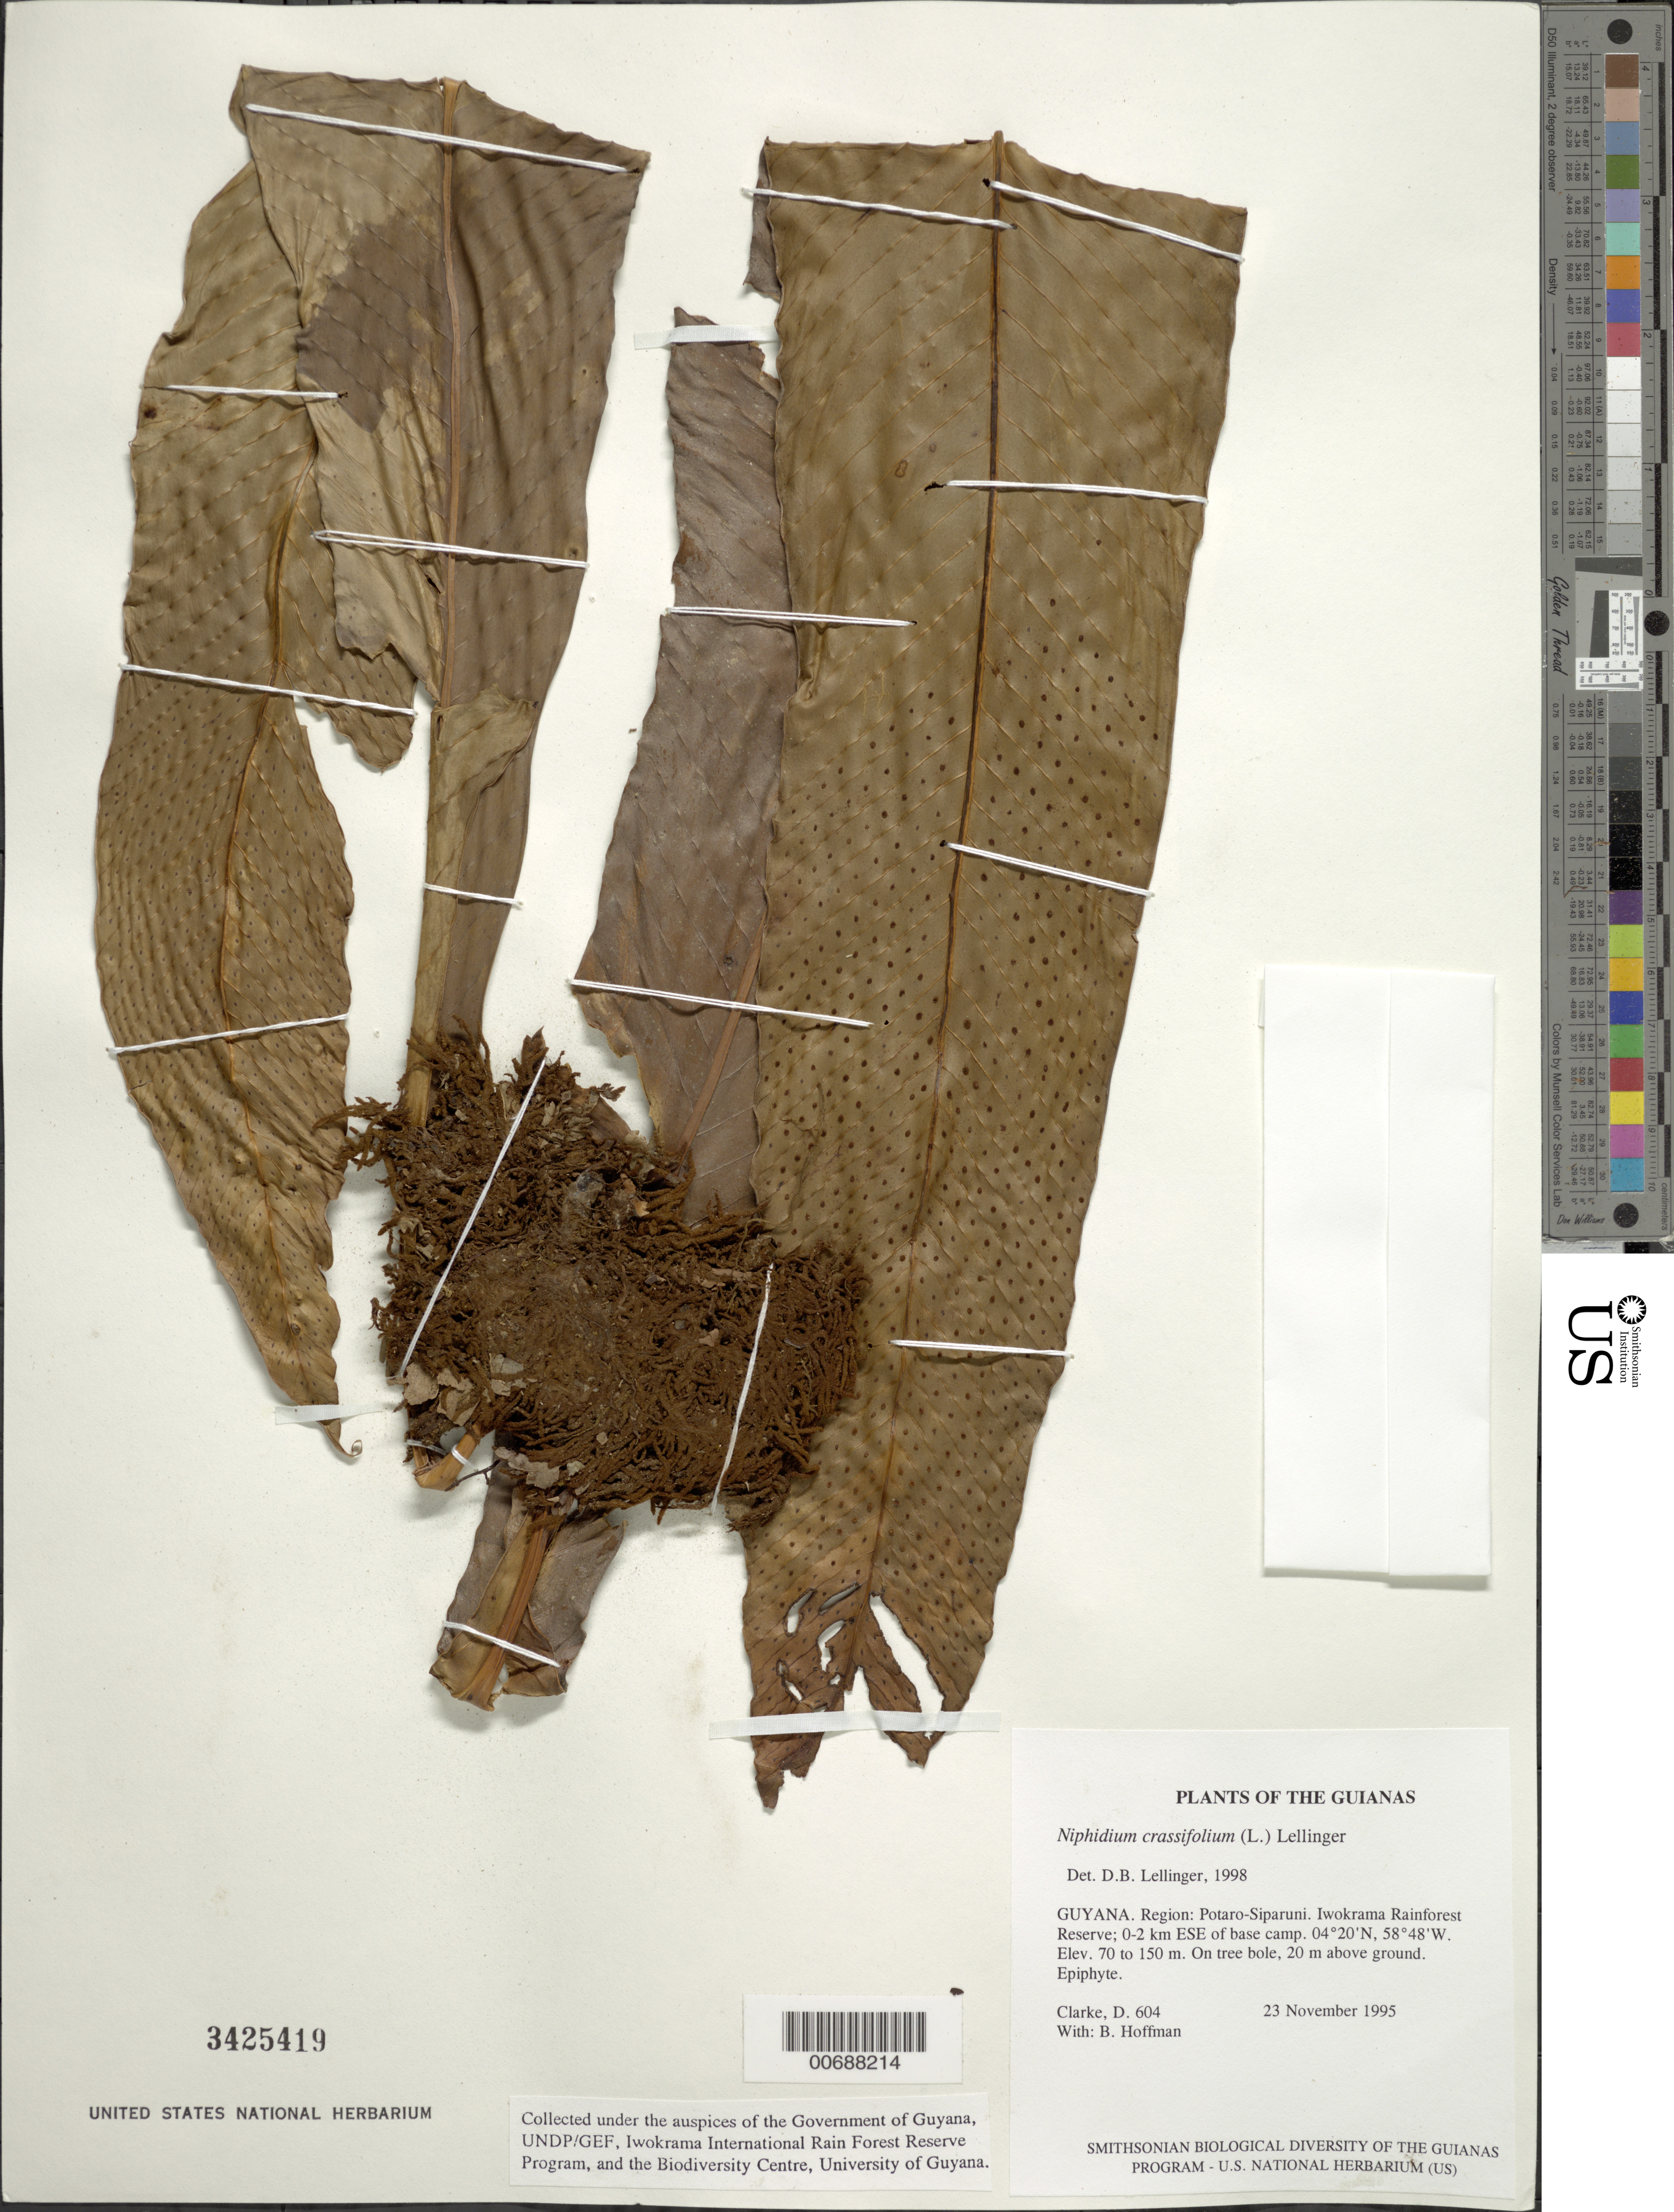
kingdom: Plantae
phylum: Tracheophyta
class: Polypodiopsida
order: Polypodiales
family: Polypodiaceae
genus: Niphidium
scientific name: Niphidium crassifolium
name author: (L.) Lellinger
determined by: Lellinger, David B., (BOT), Smithsonian Institution - National Museum of Natural History (UNITED STATES)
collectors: H. D. Clarke & B. Hoffman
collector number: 604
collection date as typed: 23 November 1995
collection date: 1995-11-23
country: Guyana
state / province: Potaro-Siparuni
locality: Iwokrama Rainforest Reserve; 0-2 km ESE of base camp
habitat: On tree bole, 20 m above ground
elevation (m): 70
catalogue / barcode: US 3425419